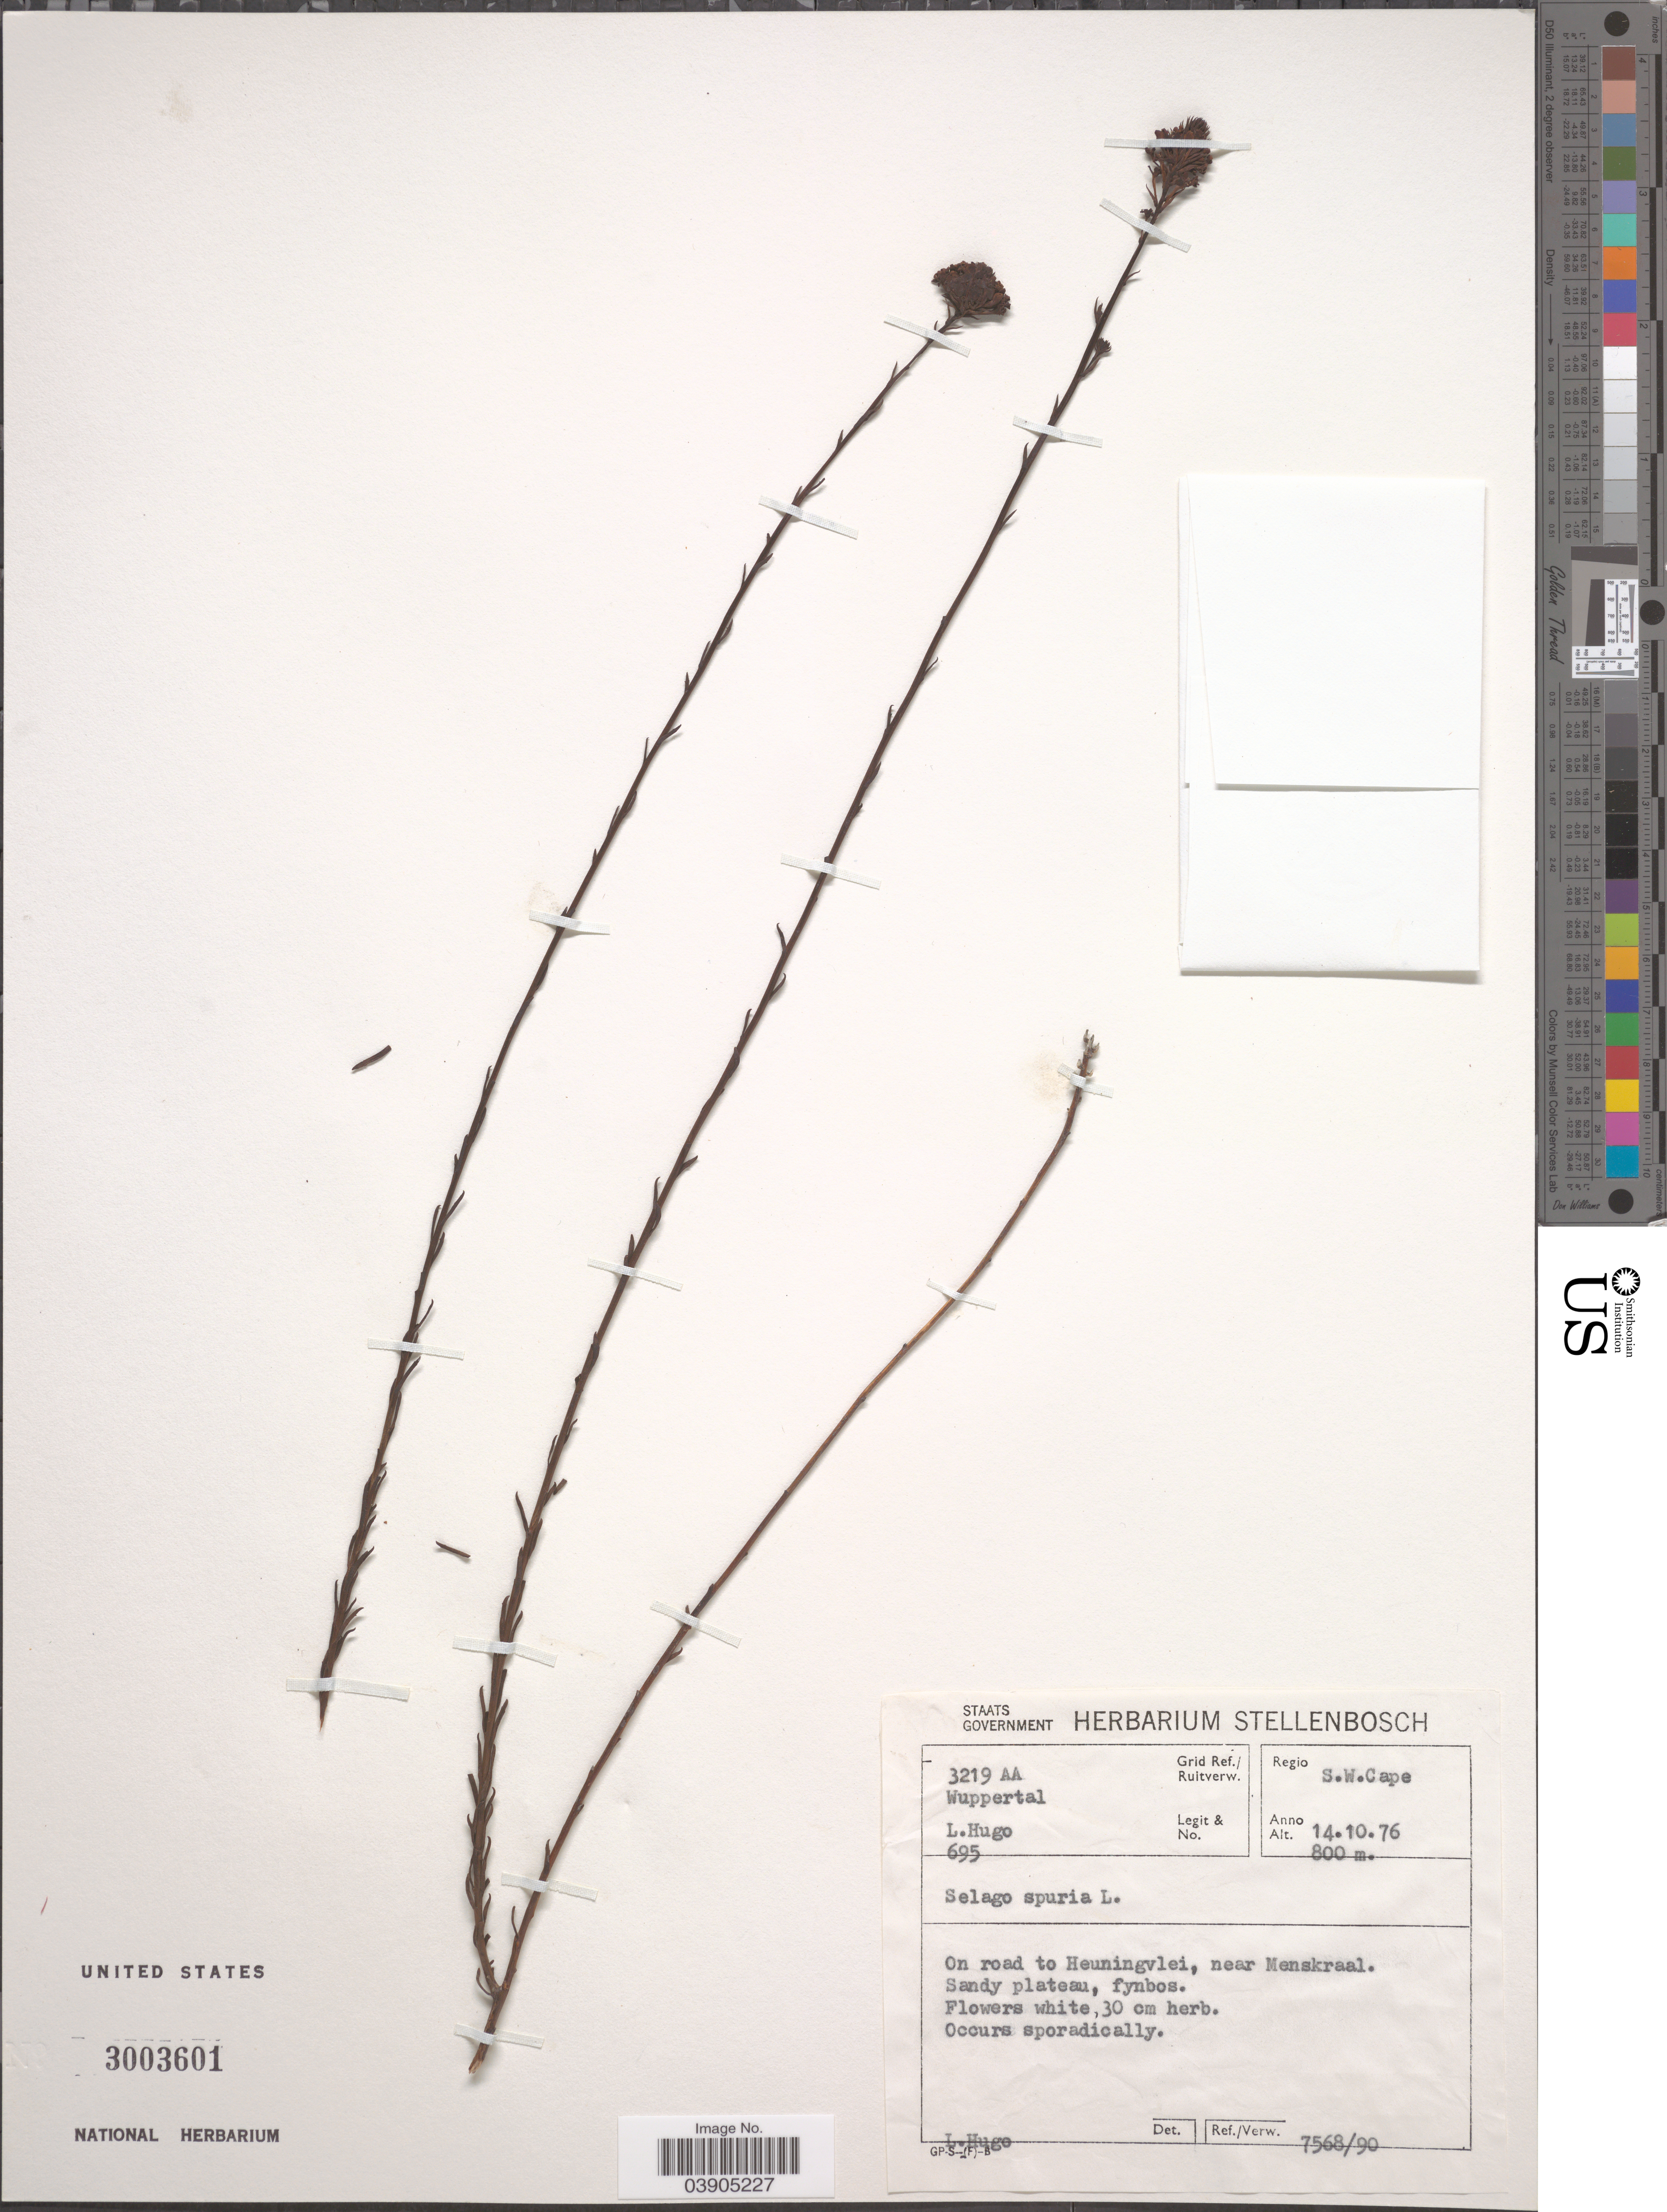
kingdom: Plantae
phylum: Tracheophyta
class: Magnoliopsida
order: Lamiales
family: Scrophulariaceae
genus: Selago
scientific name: Selago spuria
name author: L.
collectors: L. Hugo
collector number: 695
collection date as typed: Transcribed d/m/y: 14/10/76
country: South Africa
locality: Grd Ref./ Ruitverw. 3219 AA Wuppertaal. Regio S.W. Cape. On road to Heuningvlei, near Menskraal.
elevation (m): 800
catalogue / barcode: US 3003601